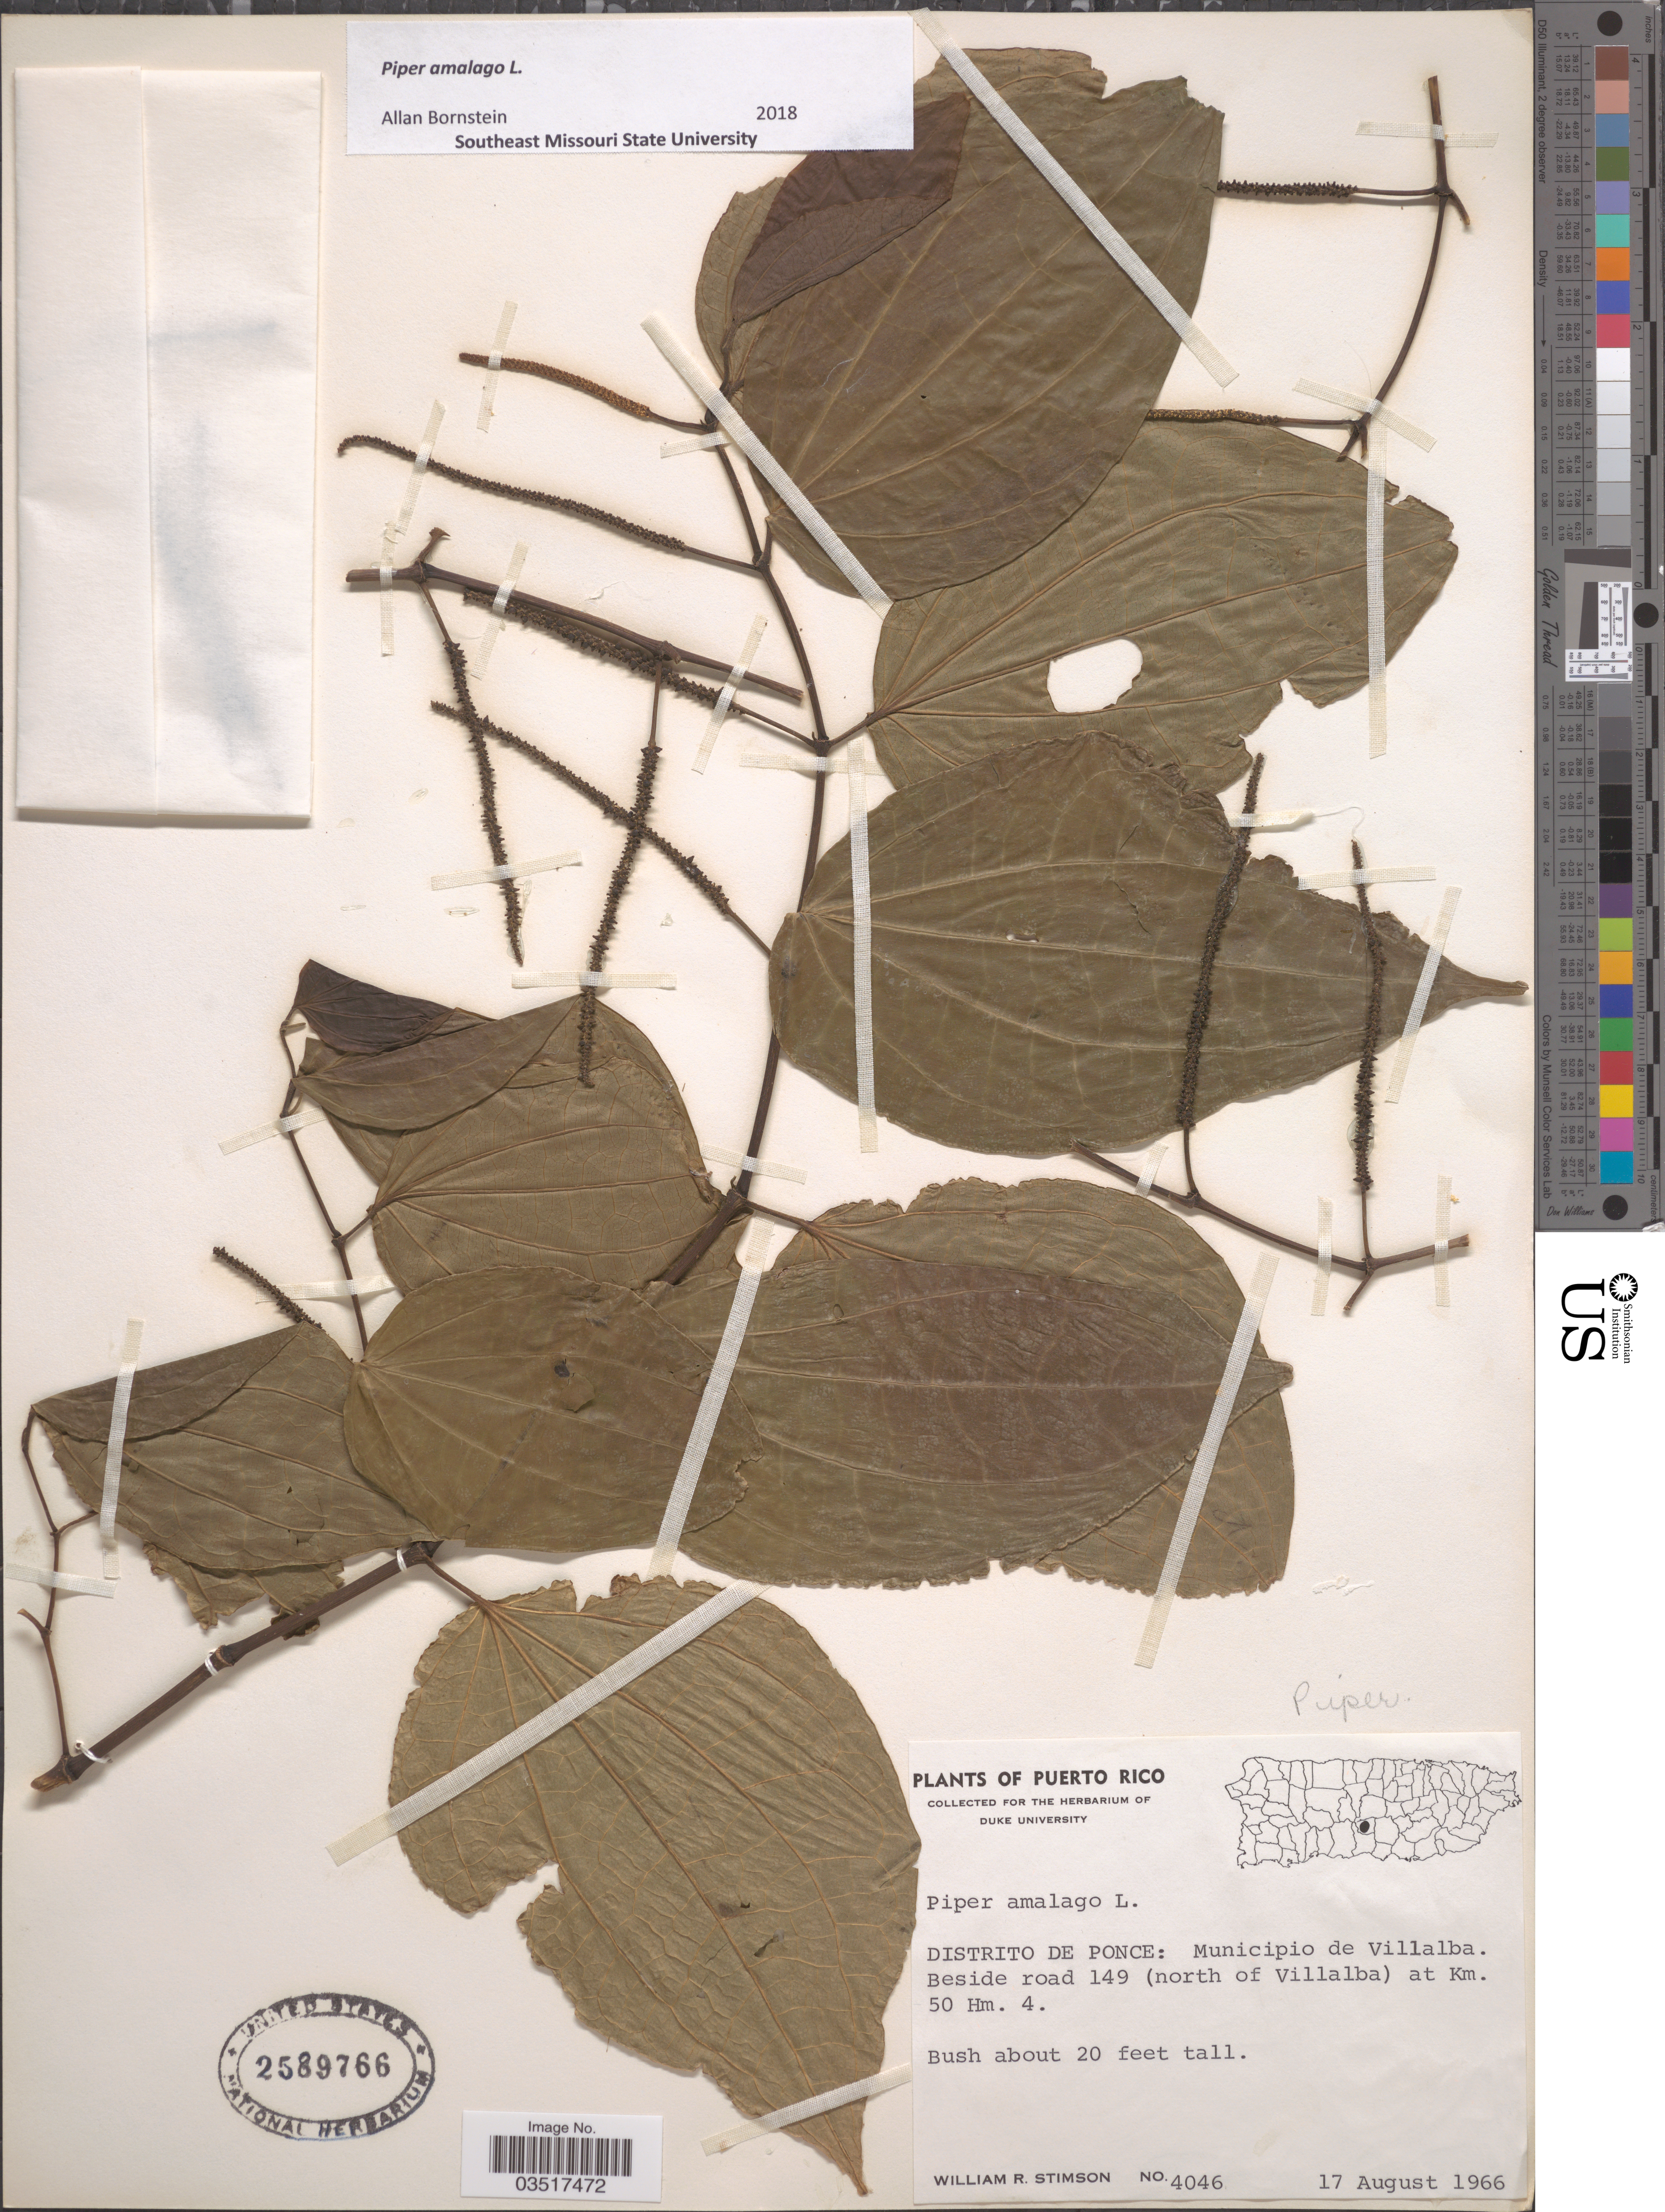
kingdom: Plantae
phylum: Tracheophyta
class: Magnoliopsida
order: Piperales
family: Piperaceae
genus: Piper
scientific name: Piper amalago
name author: L.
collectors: W. R. Stimson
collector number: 4046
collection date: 1966-08-17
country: Puerto Rico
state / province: Ponce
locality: Distrito De Ponce: Municipio de Villalba. Beside road 149 (north of Villalba) at Km. 50 Hm.4.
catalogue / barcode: US 2589766